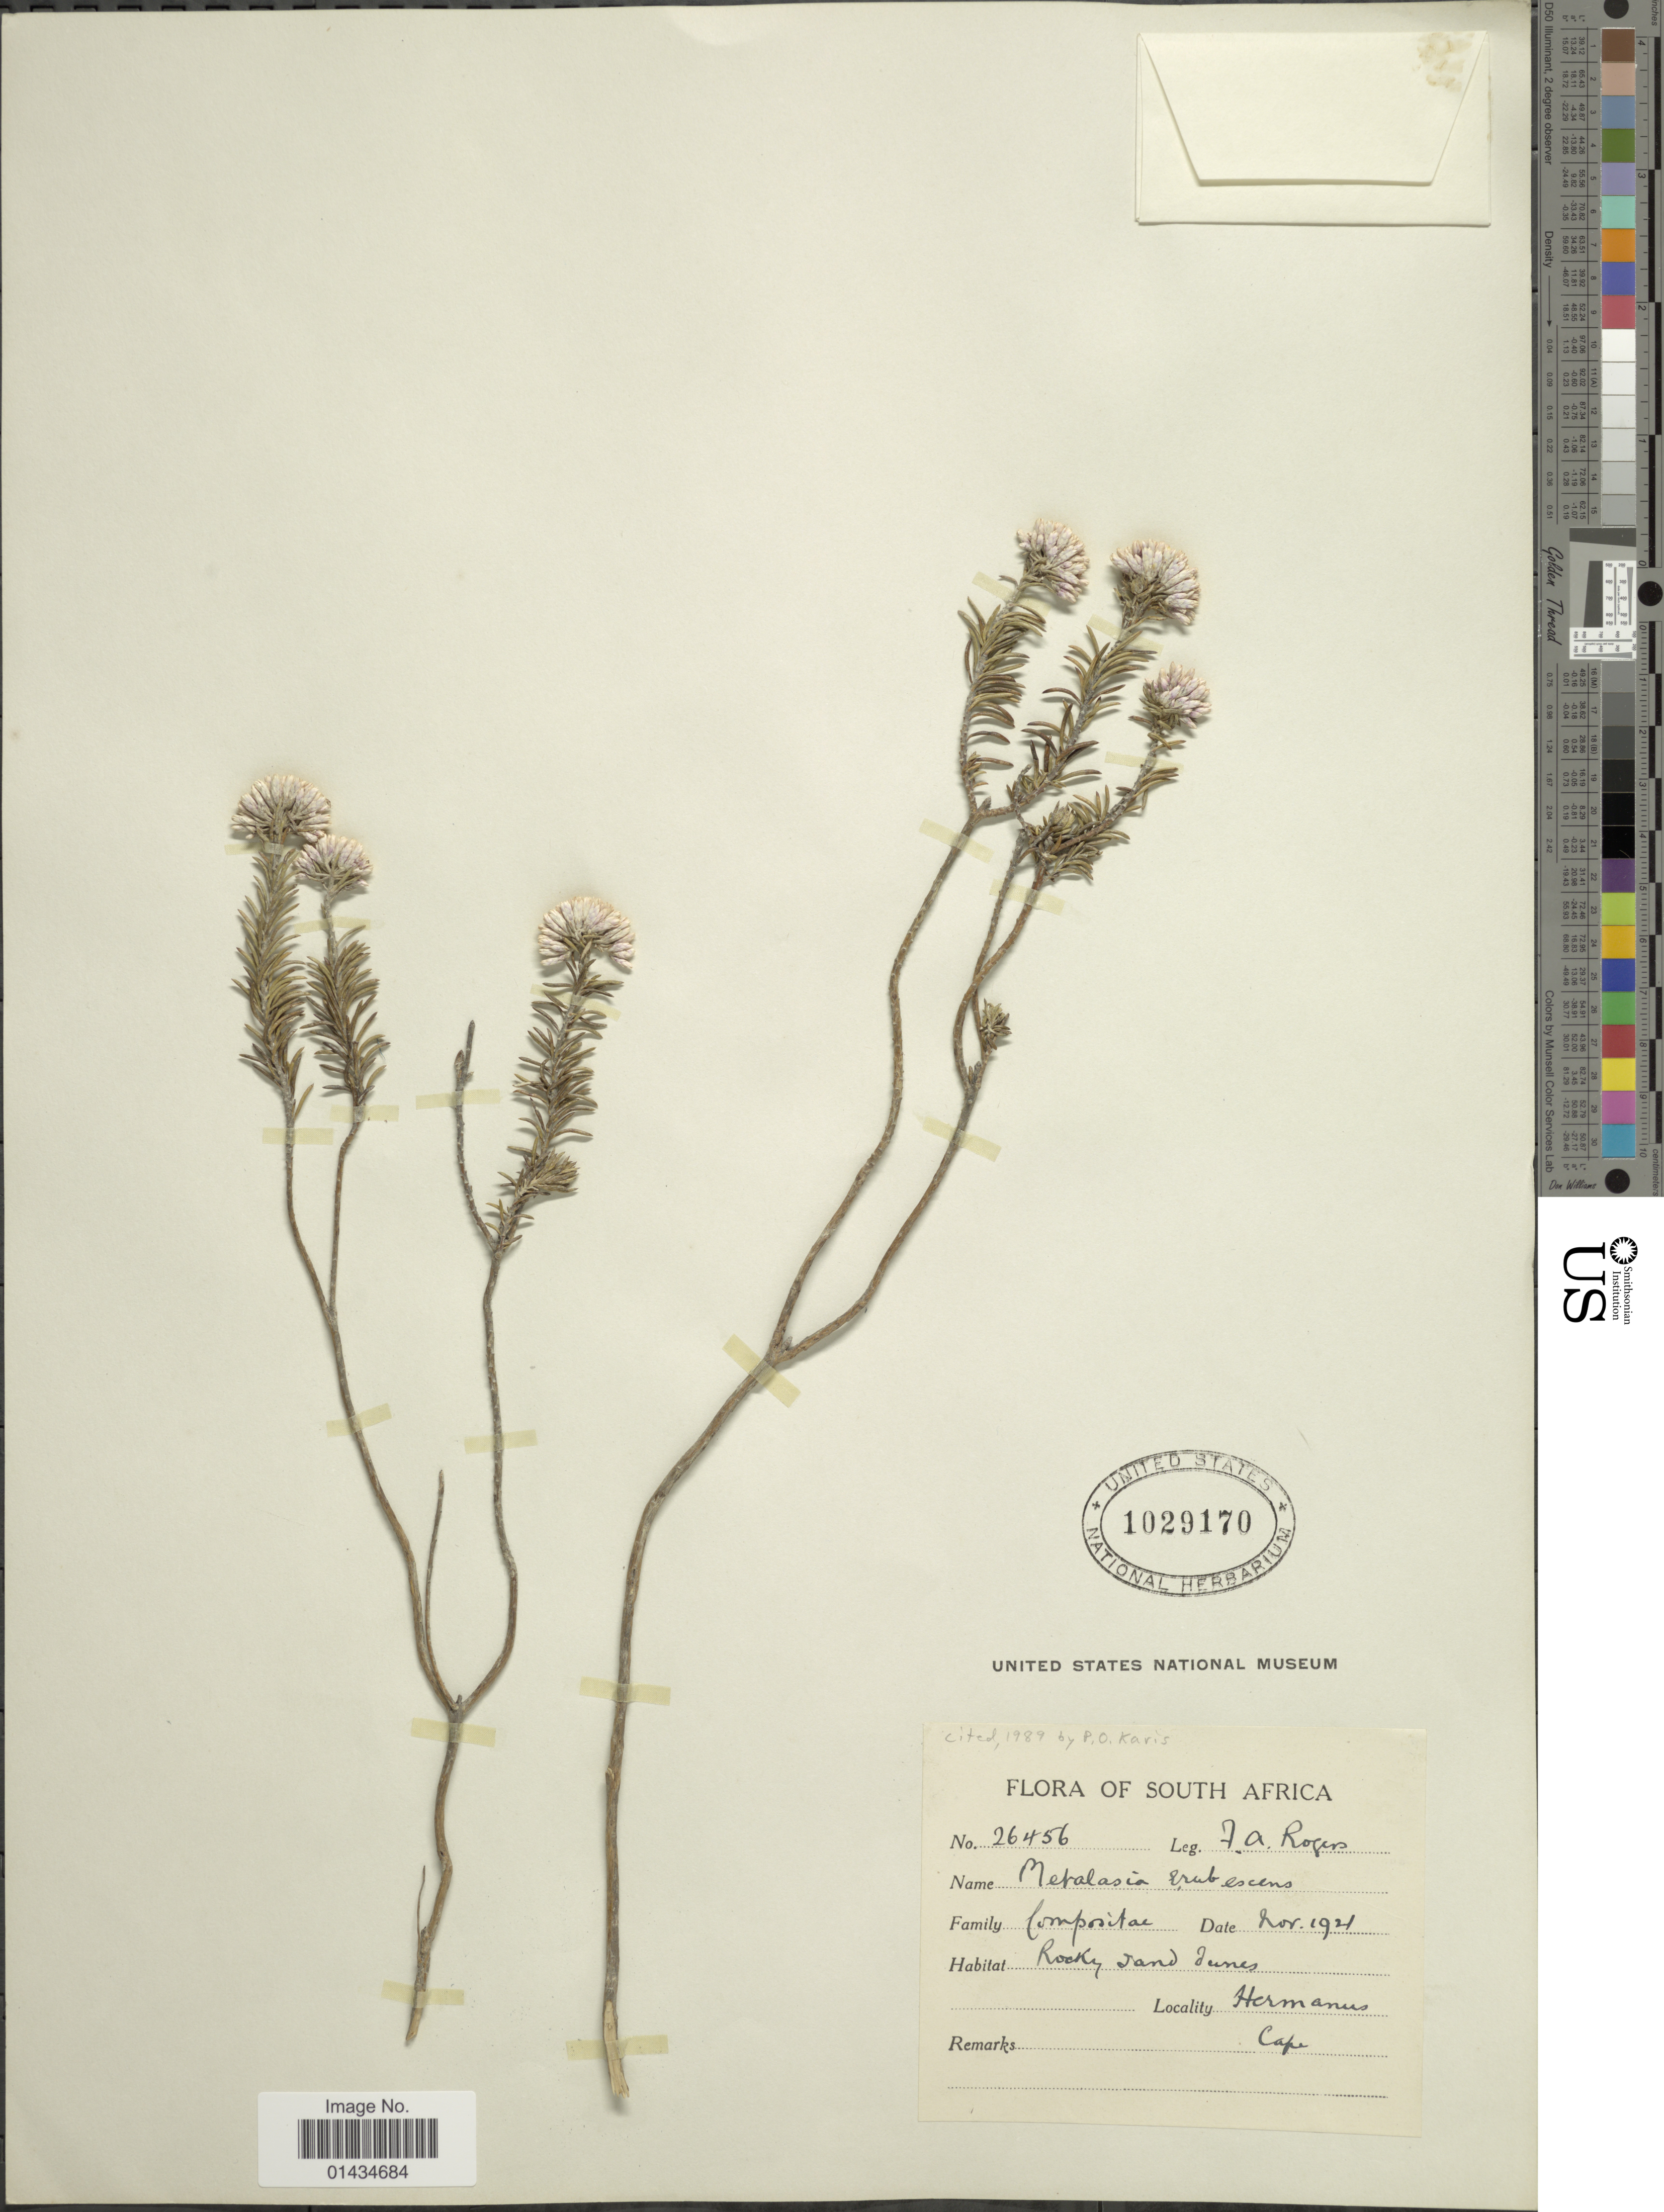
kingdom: Plantae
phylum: Tracheophyta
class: Magnoliopsida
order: Asterales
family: Asteraceae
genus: Metalasia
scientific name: Metalasia erubescens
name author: DC.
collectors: F. A. Rogers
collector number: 26456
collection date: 1921-11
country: South Africa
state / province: Western Cape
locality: Rocky sand dunes. Hermanus, Cape [Cape Province].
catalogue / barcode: US 1029170